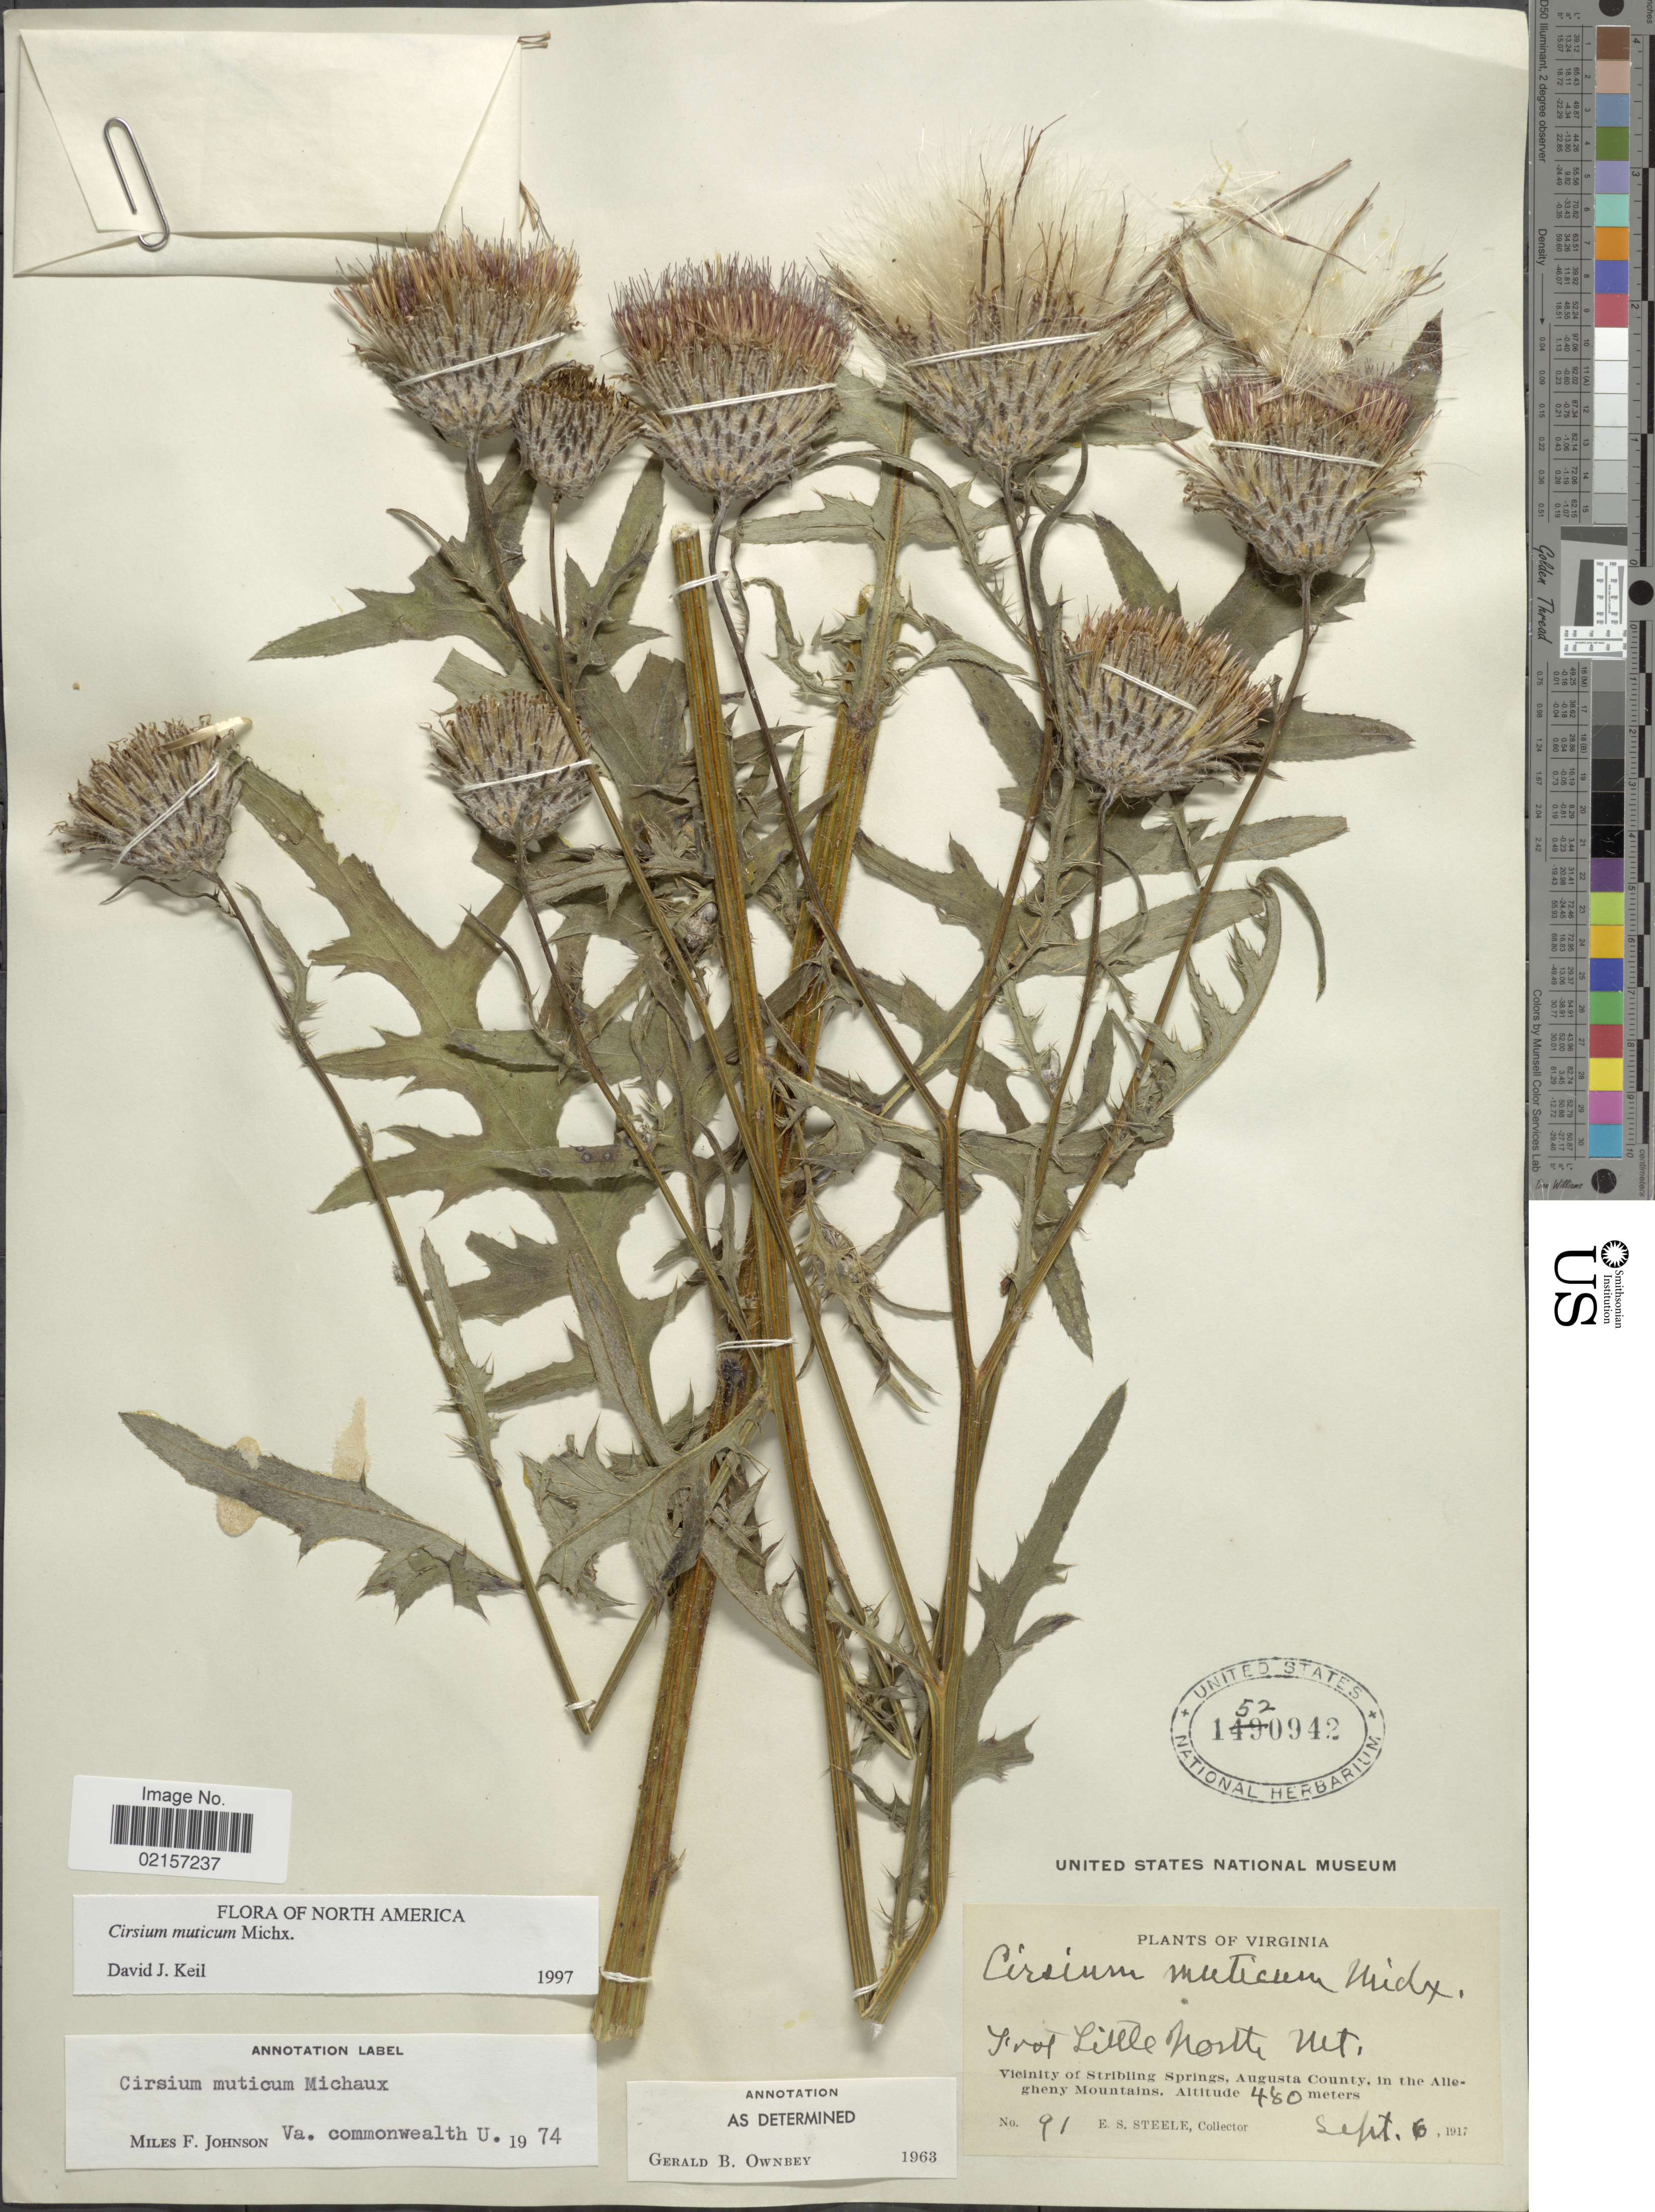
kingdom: Plantae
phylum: Tracheophyta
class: Magnoliopsida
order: Asterales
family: Asteraceae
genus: Cirsium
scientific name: Cirsium muticum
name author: Michx.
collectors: E. Steele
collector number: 91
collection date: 1917-09-06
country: United States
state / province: Virginia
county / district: Augusta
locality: Foot Little North Mt., vicinity of Stribling Springs, Augusta County, in the Allegheny Mountains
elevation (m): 480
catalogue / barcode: US 1520942